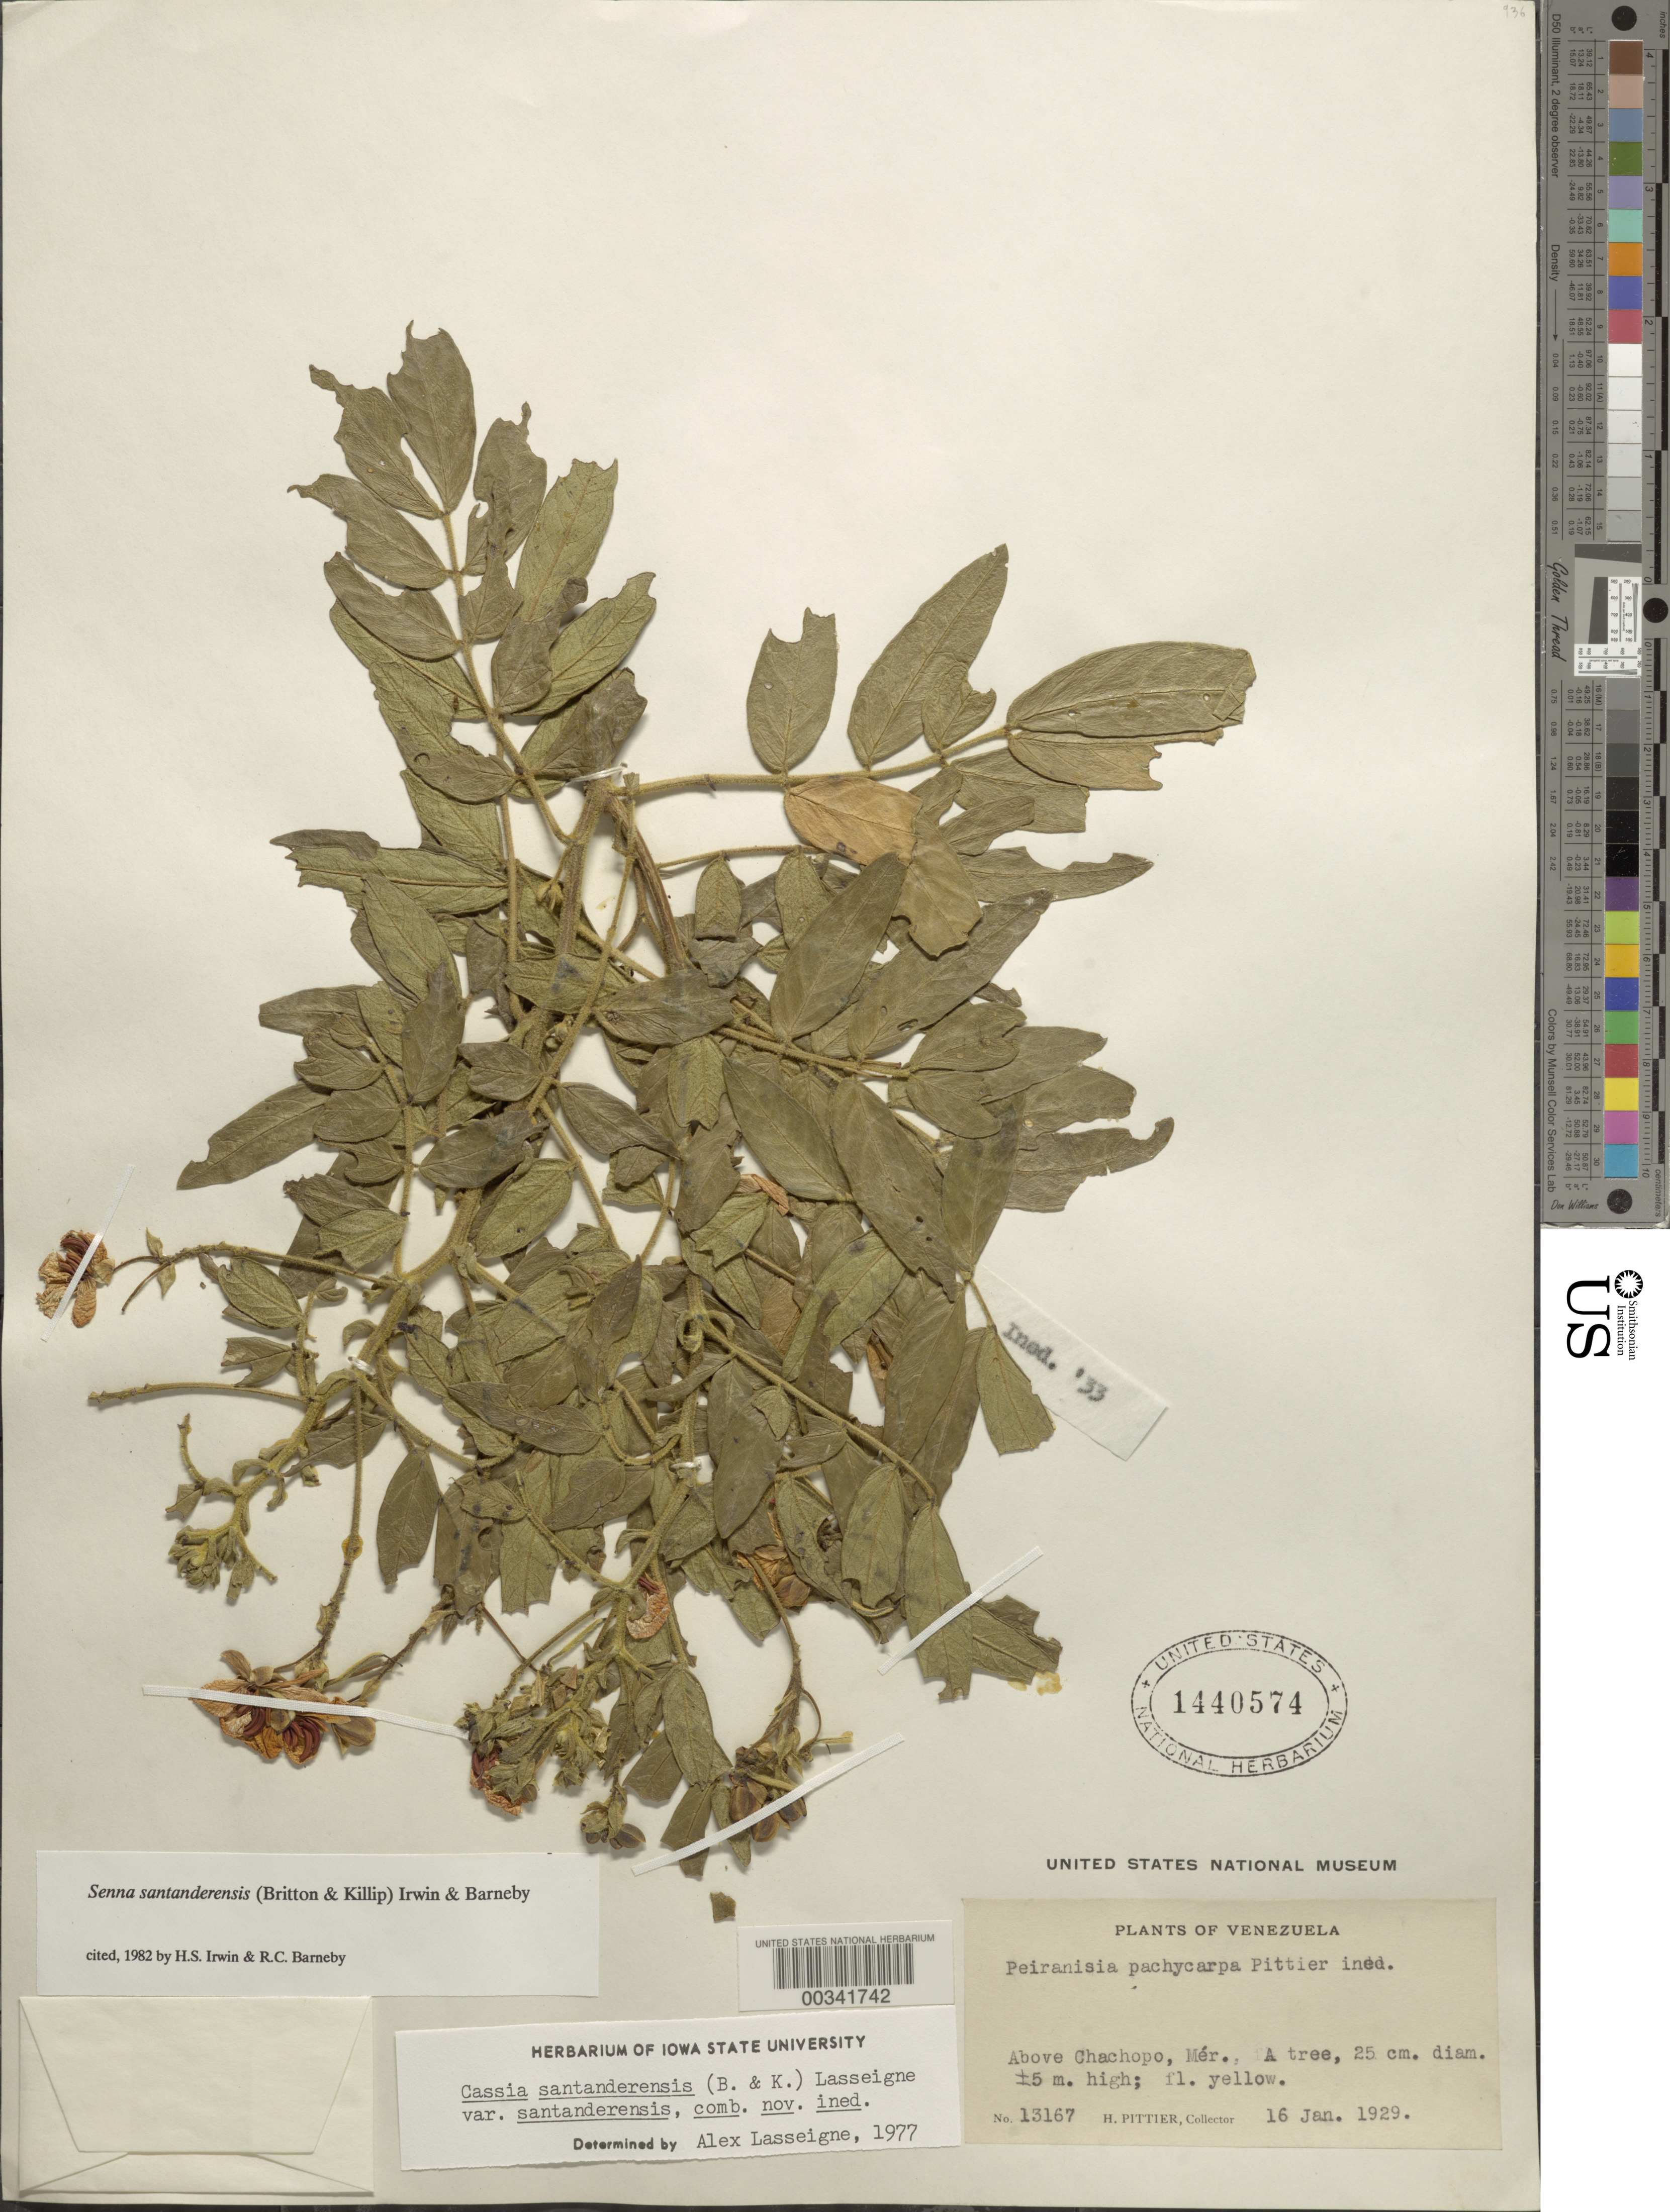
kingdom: Plantae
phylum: Tracheophyta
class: Magnoliopsida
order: Fabales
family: Fabaceae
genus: Senna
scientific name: Senna santanderensis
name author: (Britton & Killip) H.S. Irwin & Barneby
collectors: H. F. Pittier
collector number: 13167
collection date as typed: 16 Jan 1929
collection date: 1929-01-16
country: Venezuela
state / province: Mérida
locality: Above chachopo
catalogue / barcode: US 1440574